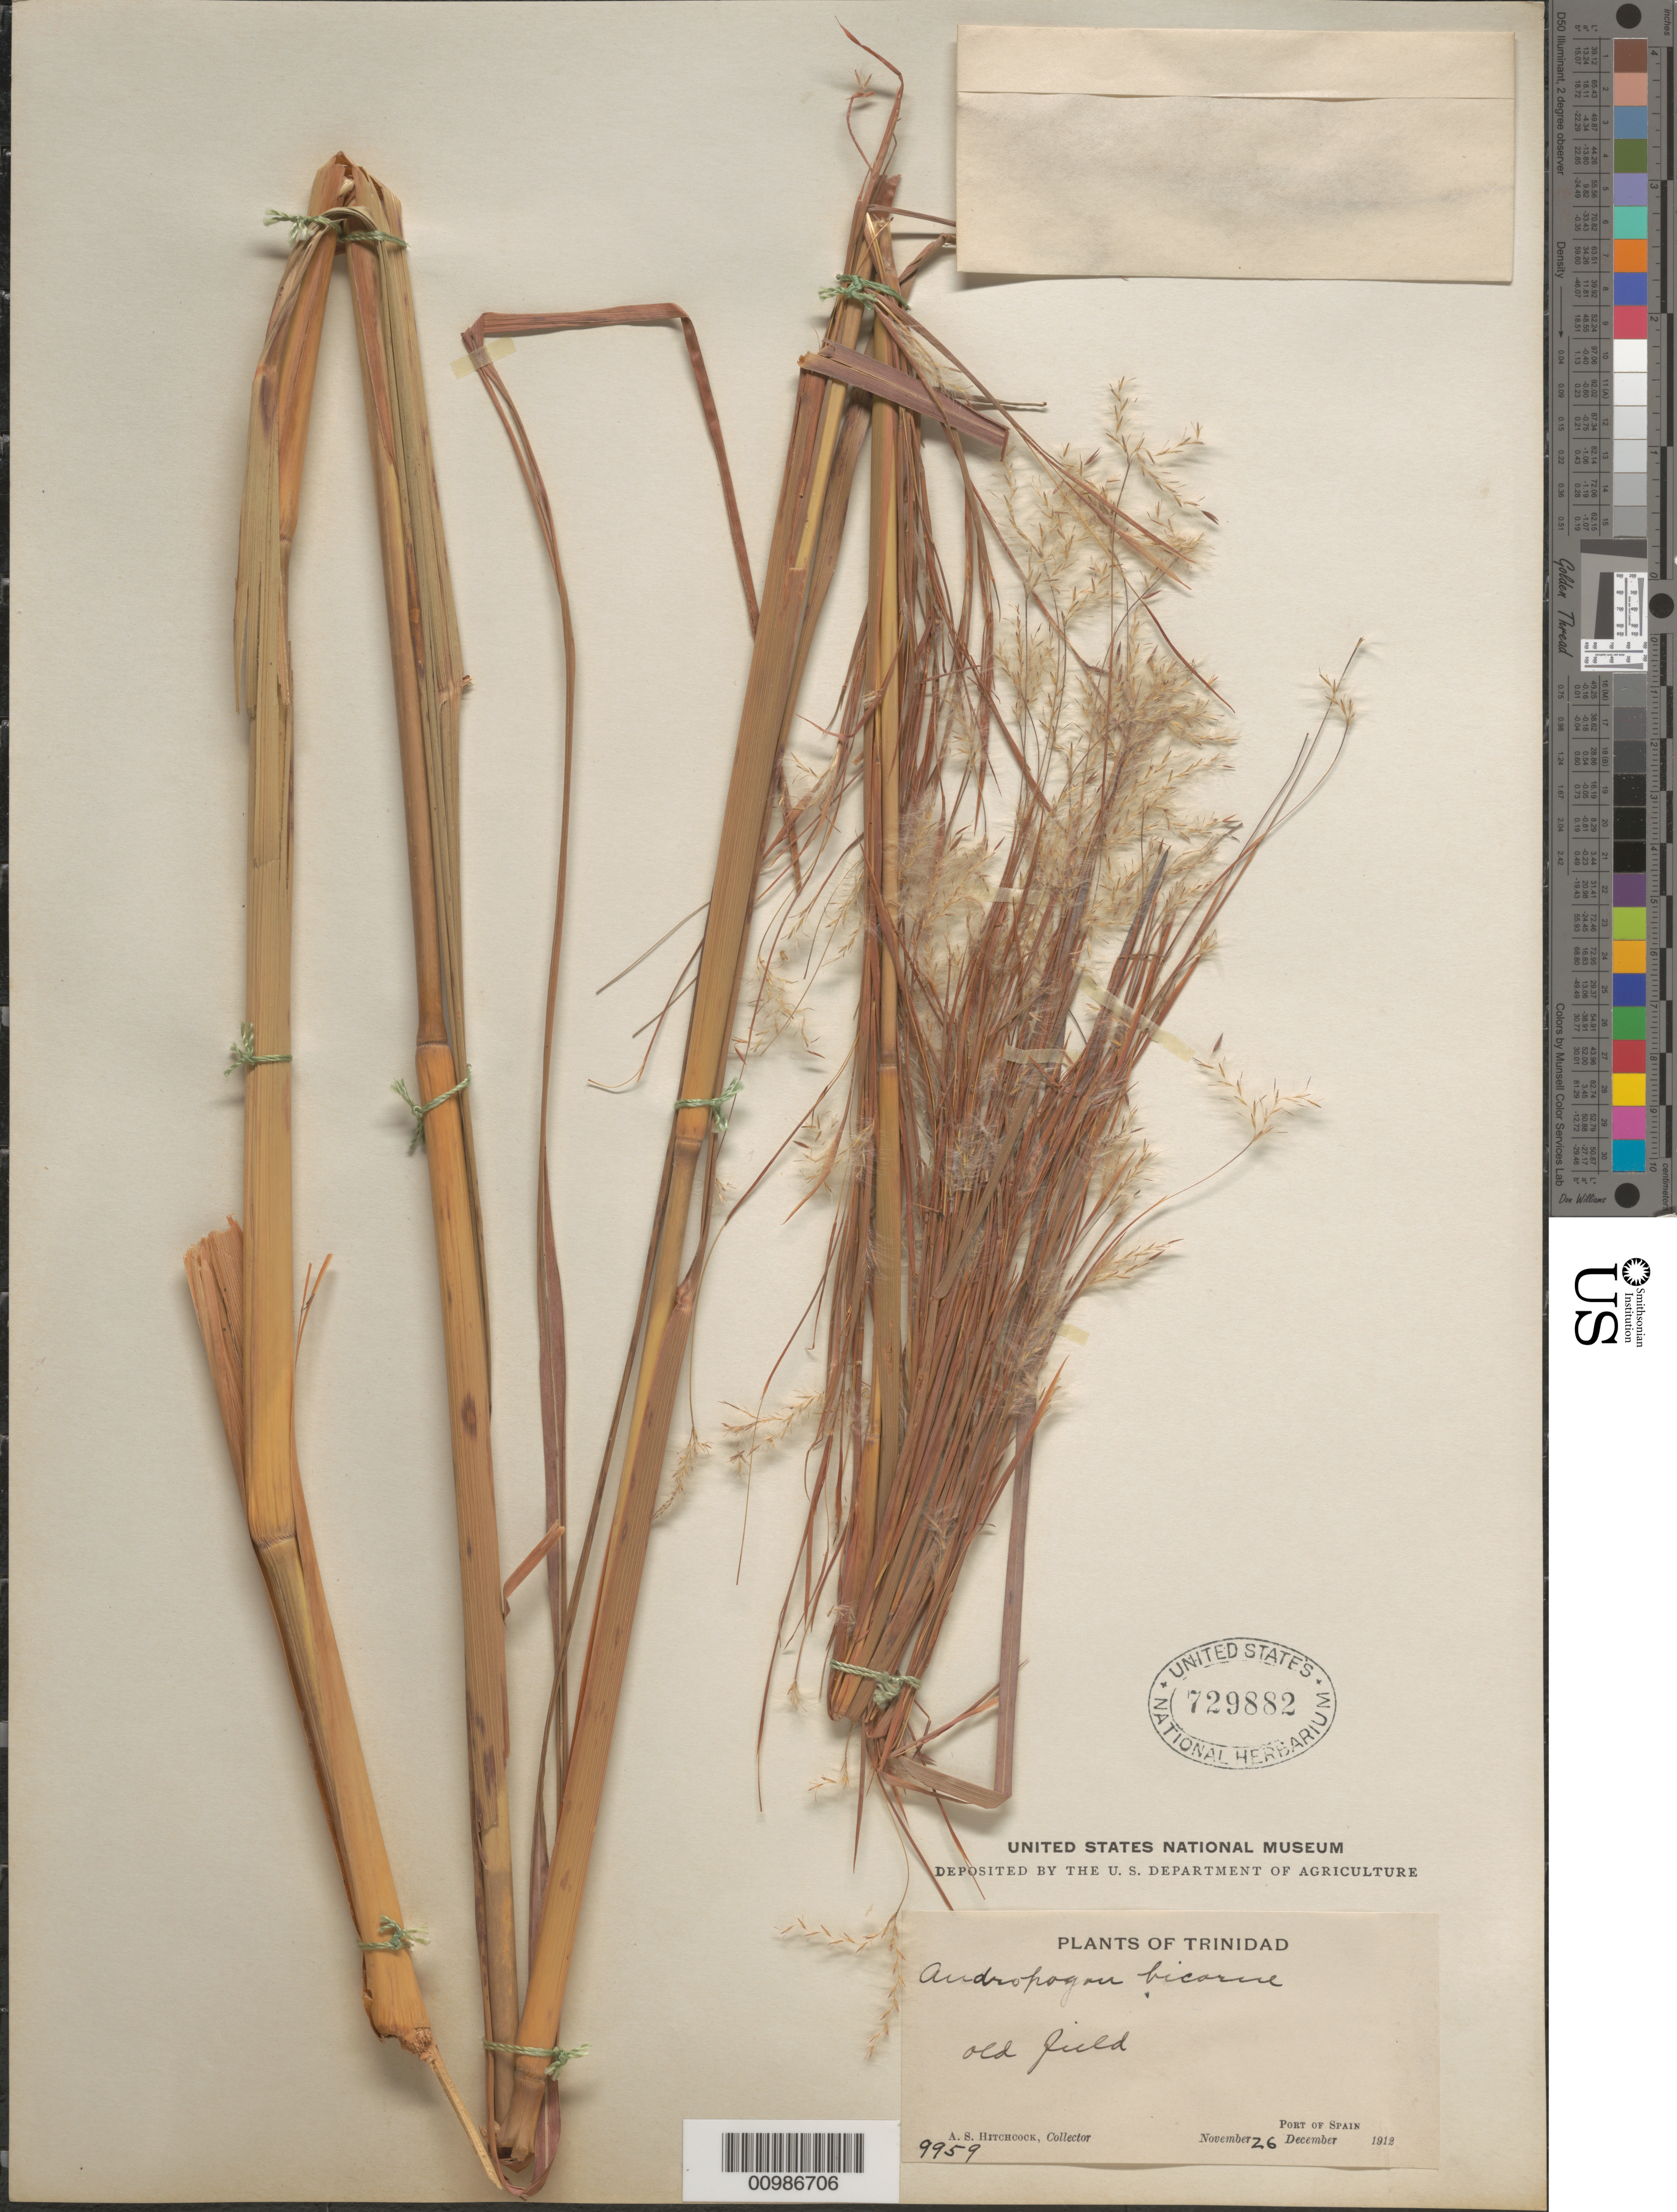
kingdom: Plantae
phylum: Tracheophyta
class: Liliopsida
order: Poales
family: Poaceae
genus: Andropogon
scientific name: Andropogon bicornis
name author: L.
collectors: A. S. Hitchcock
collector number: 9959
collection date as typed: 26 Nov 1912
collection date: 1912-11-26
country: Trinidad and Tobago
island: Trinidad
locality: Port of Spain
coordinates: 0 N, 0 E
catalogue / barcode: US 729882